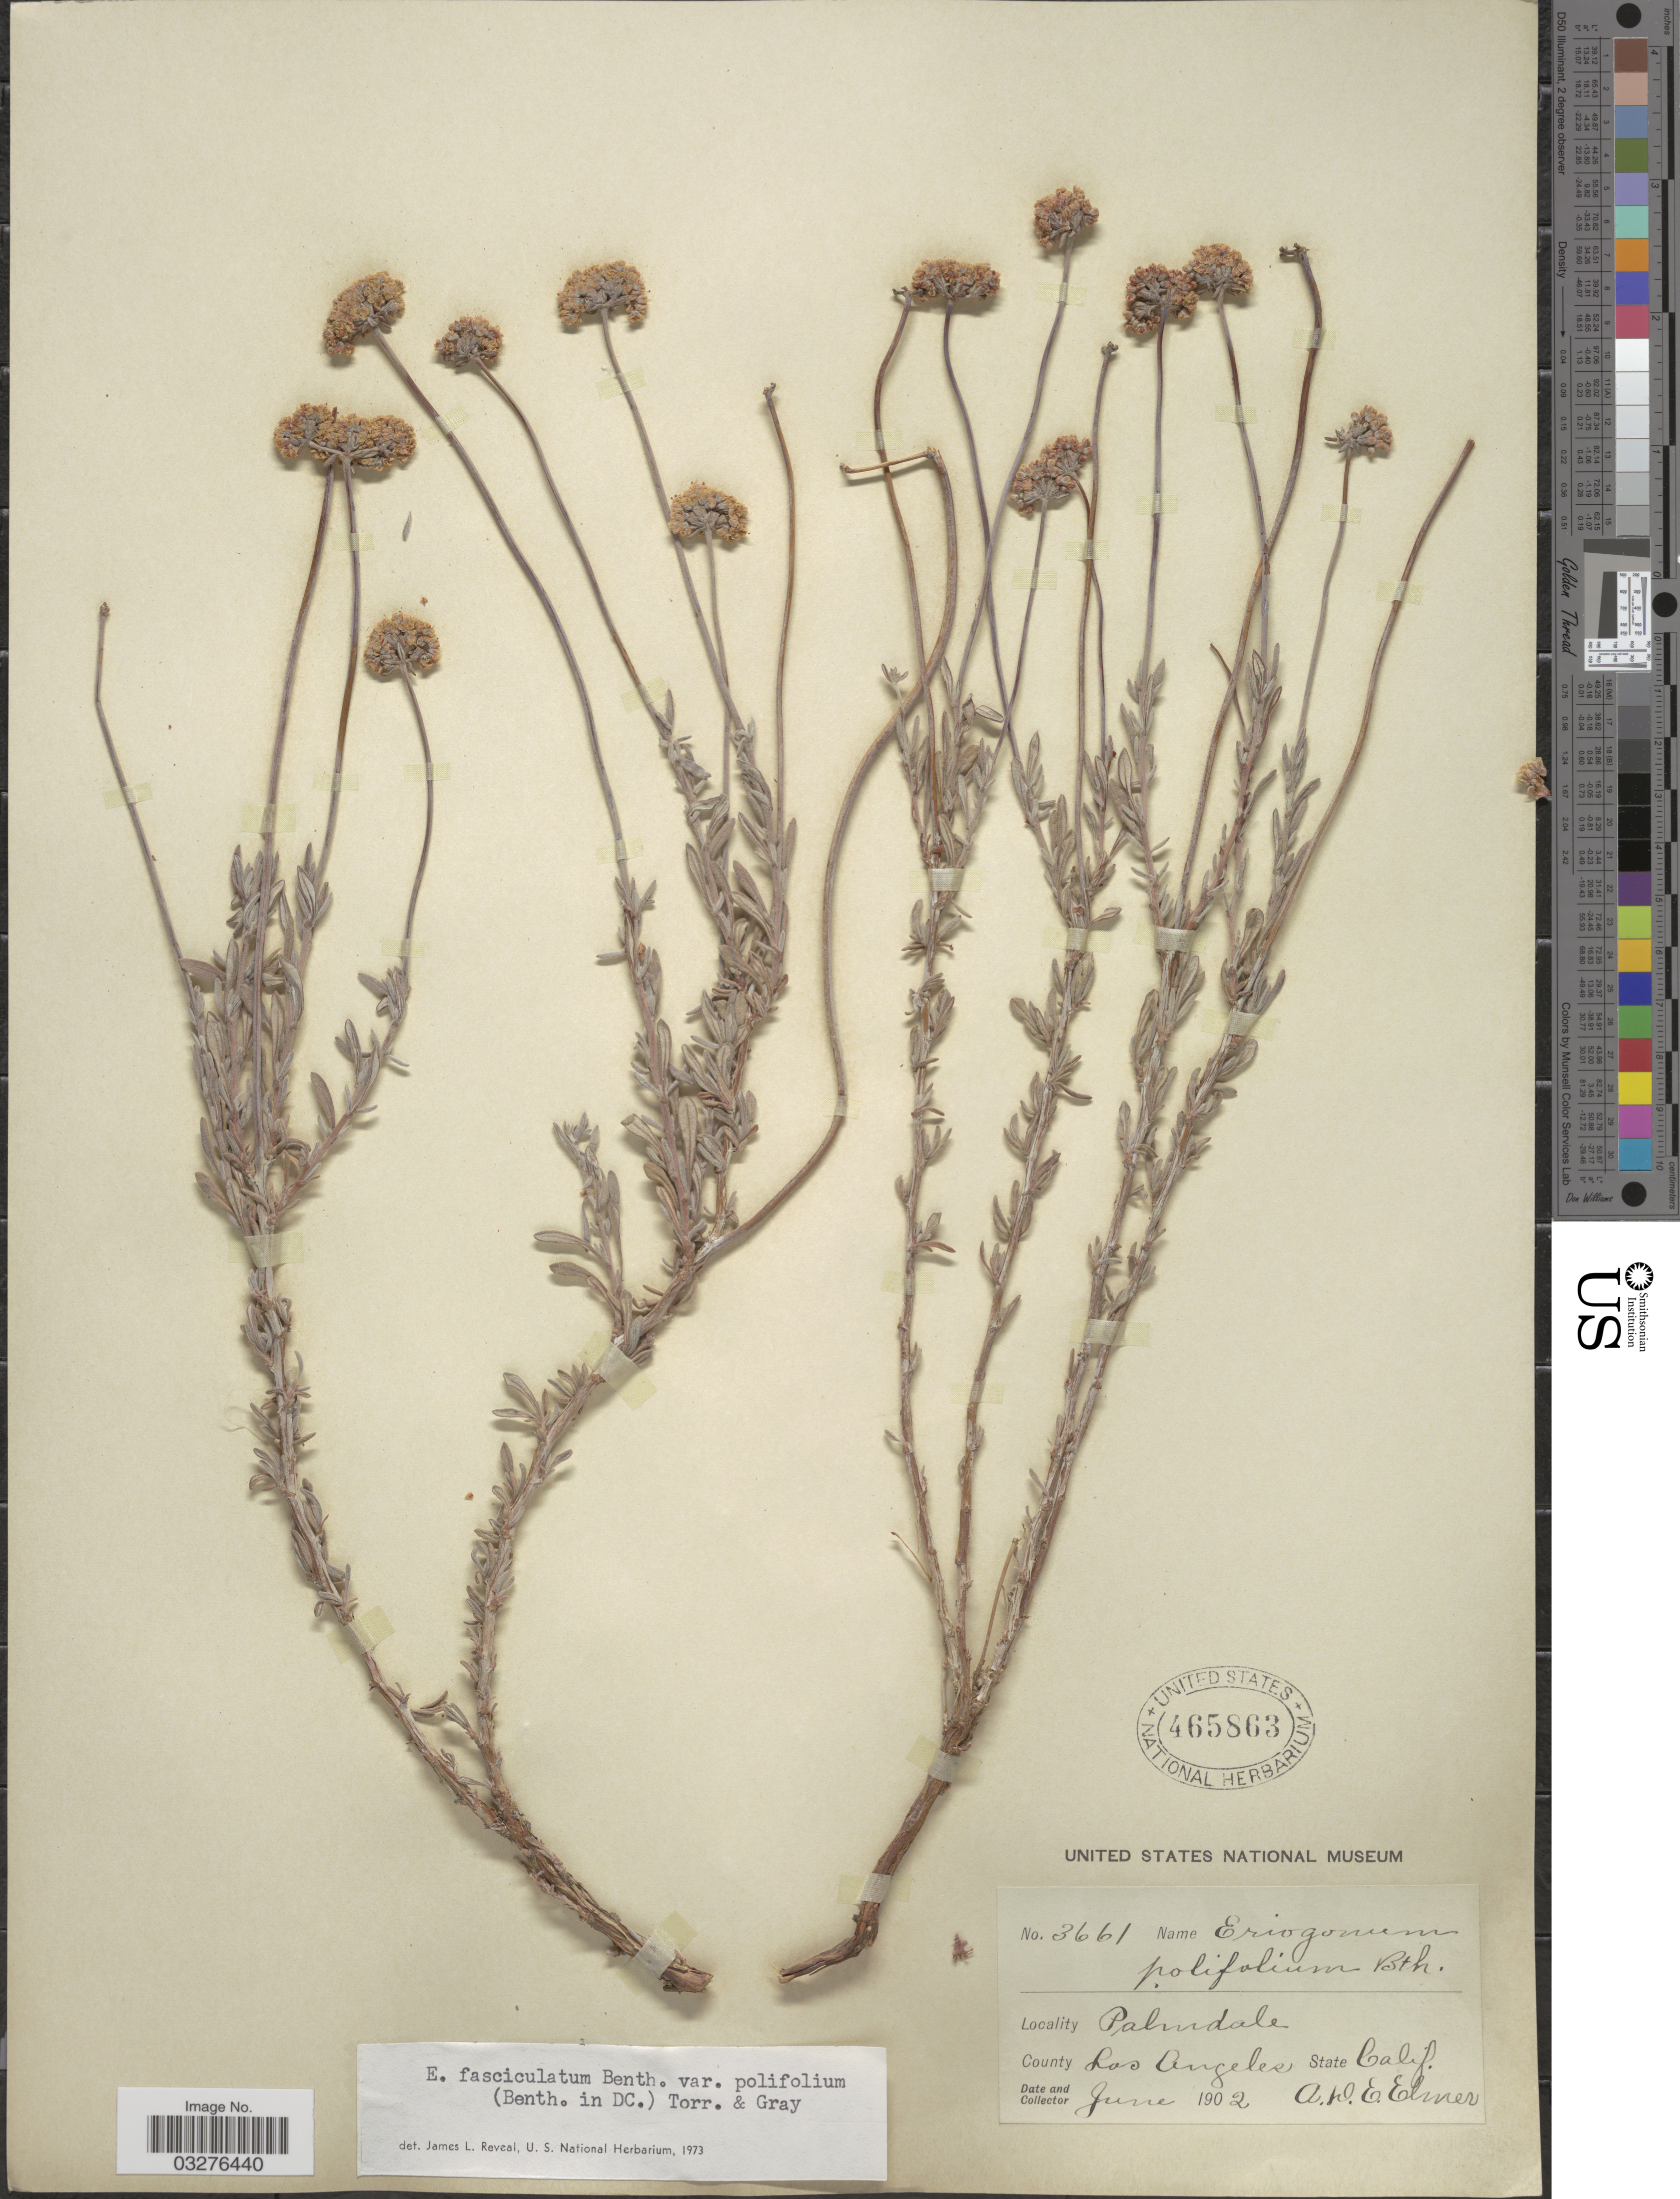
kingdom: Plantae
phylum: Tracheophyta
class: Magnoliopsida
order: Caryophyllales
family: Polygonaceae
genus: Eriogonum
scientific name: Eriogonum fasciculatum var. polifolium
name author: (Benth.) Torr. & A. Gray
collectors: A. D. E. Elmer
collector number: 3661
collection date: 1902-06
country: United States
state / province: California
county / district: Los Angeles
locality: Palmdale, County Los Angeles.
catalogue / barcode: US 465863